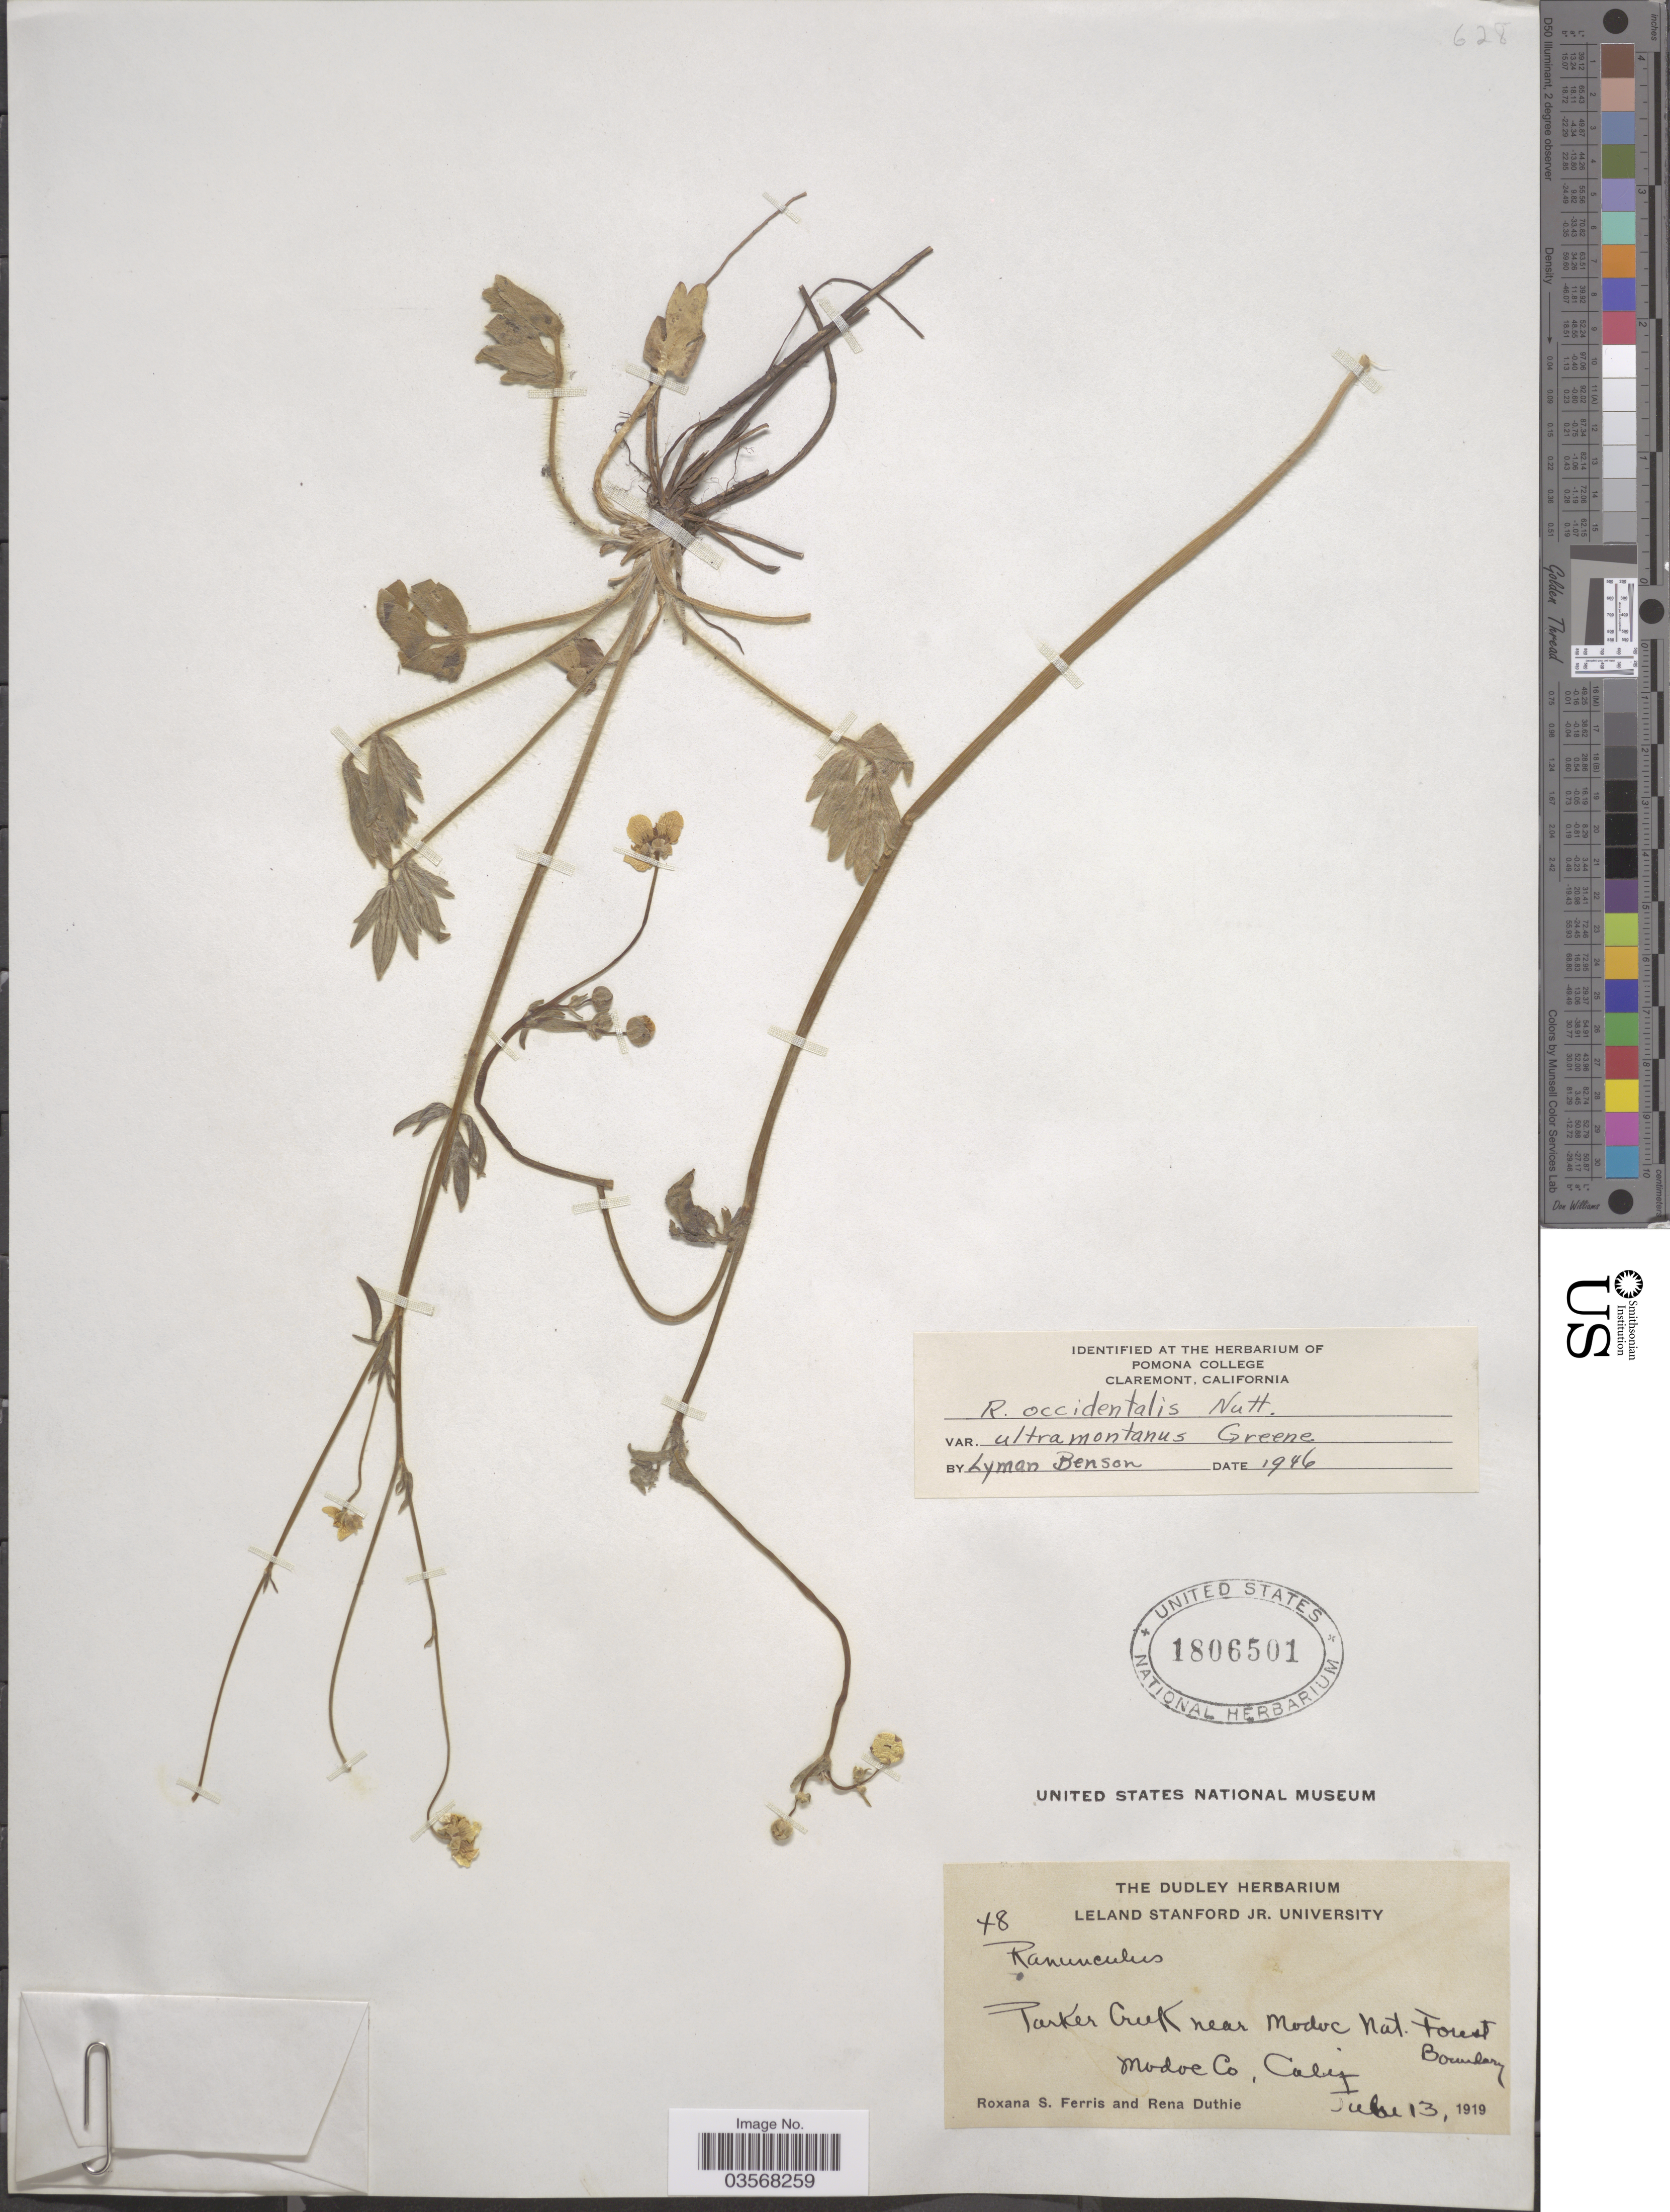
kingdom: Plantae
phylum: Tracheophyta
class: Magnoliopsida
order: Ranunculales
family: Ranunculaceae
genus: Ranunculus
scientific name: Ranunculus occidentalis var. ultramontanus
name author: Nutt.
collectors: R. S. Ferris & R. Duthie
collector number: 48*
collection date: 1919-06-13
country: United States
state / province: California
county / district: Modoc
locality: Parker Creek near Modoc Nat. Forest Boundary. Modoc Co.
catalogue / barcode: US 1806501